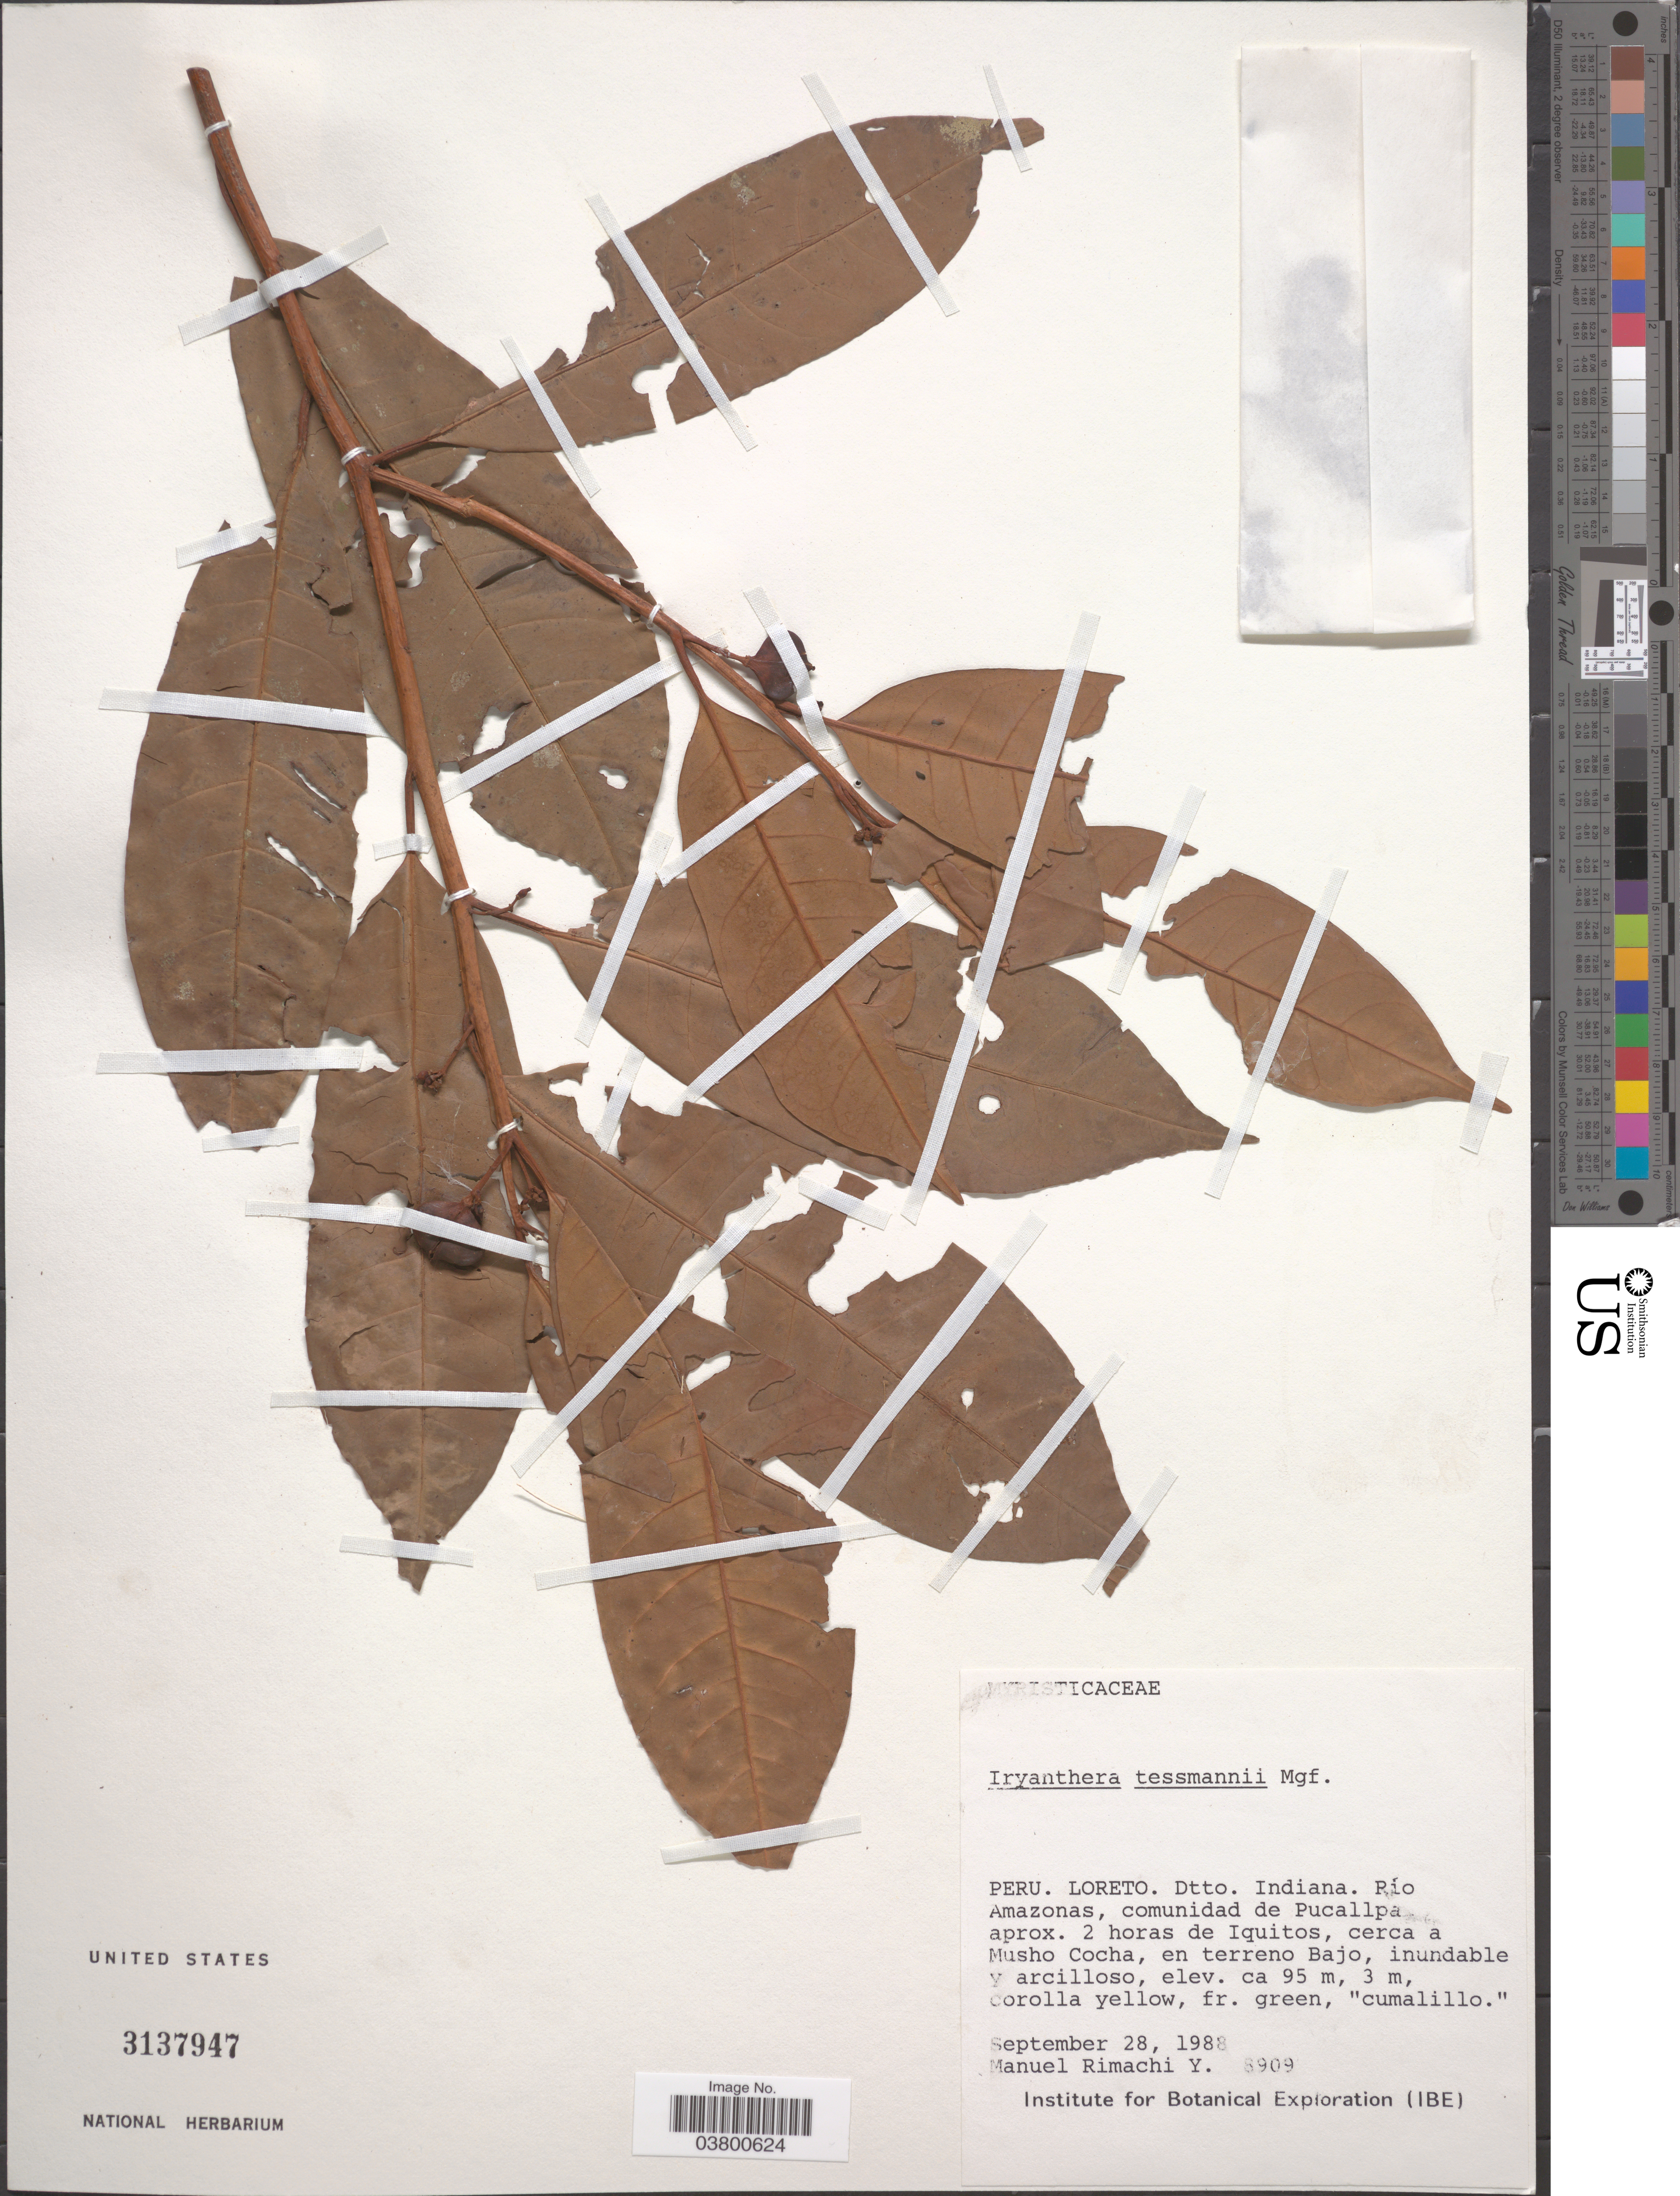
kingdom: Plantae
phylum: Tracheophyta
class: Magnoliopsida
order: Magnoliales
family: Myristicaceae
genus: Iryanthera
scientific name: Iryanthera tessmannii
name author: Markgr.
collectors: M. Rimachi Y.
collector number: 8909*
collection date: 1988-09-28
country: Peru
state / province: Loreto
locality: Dtto. Indiana. Río Amazonas, comunidad de Pucallpa aprox. 2 horas de Iquitos, cerca a Musho Cocha, en terreno Bajo, inundable y arcilloso.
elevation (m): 95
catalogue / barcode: US 3137947